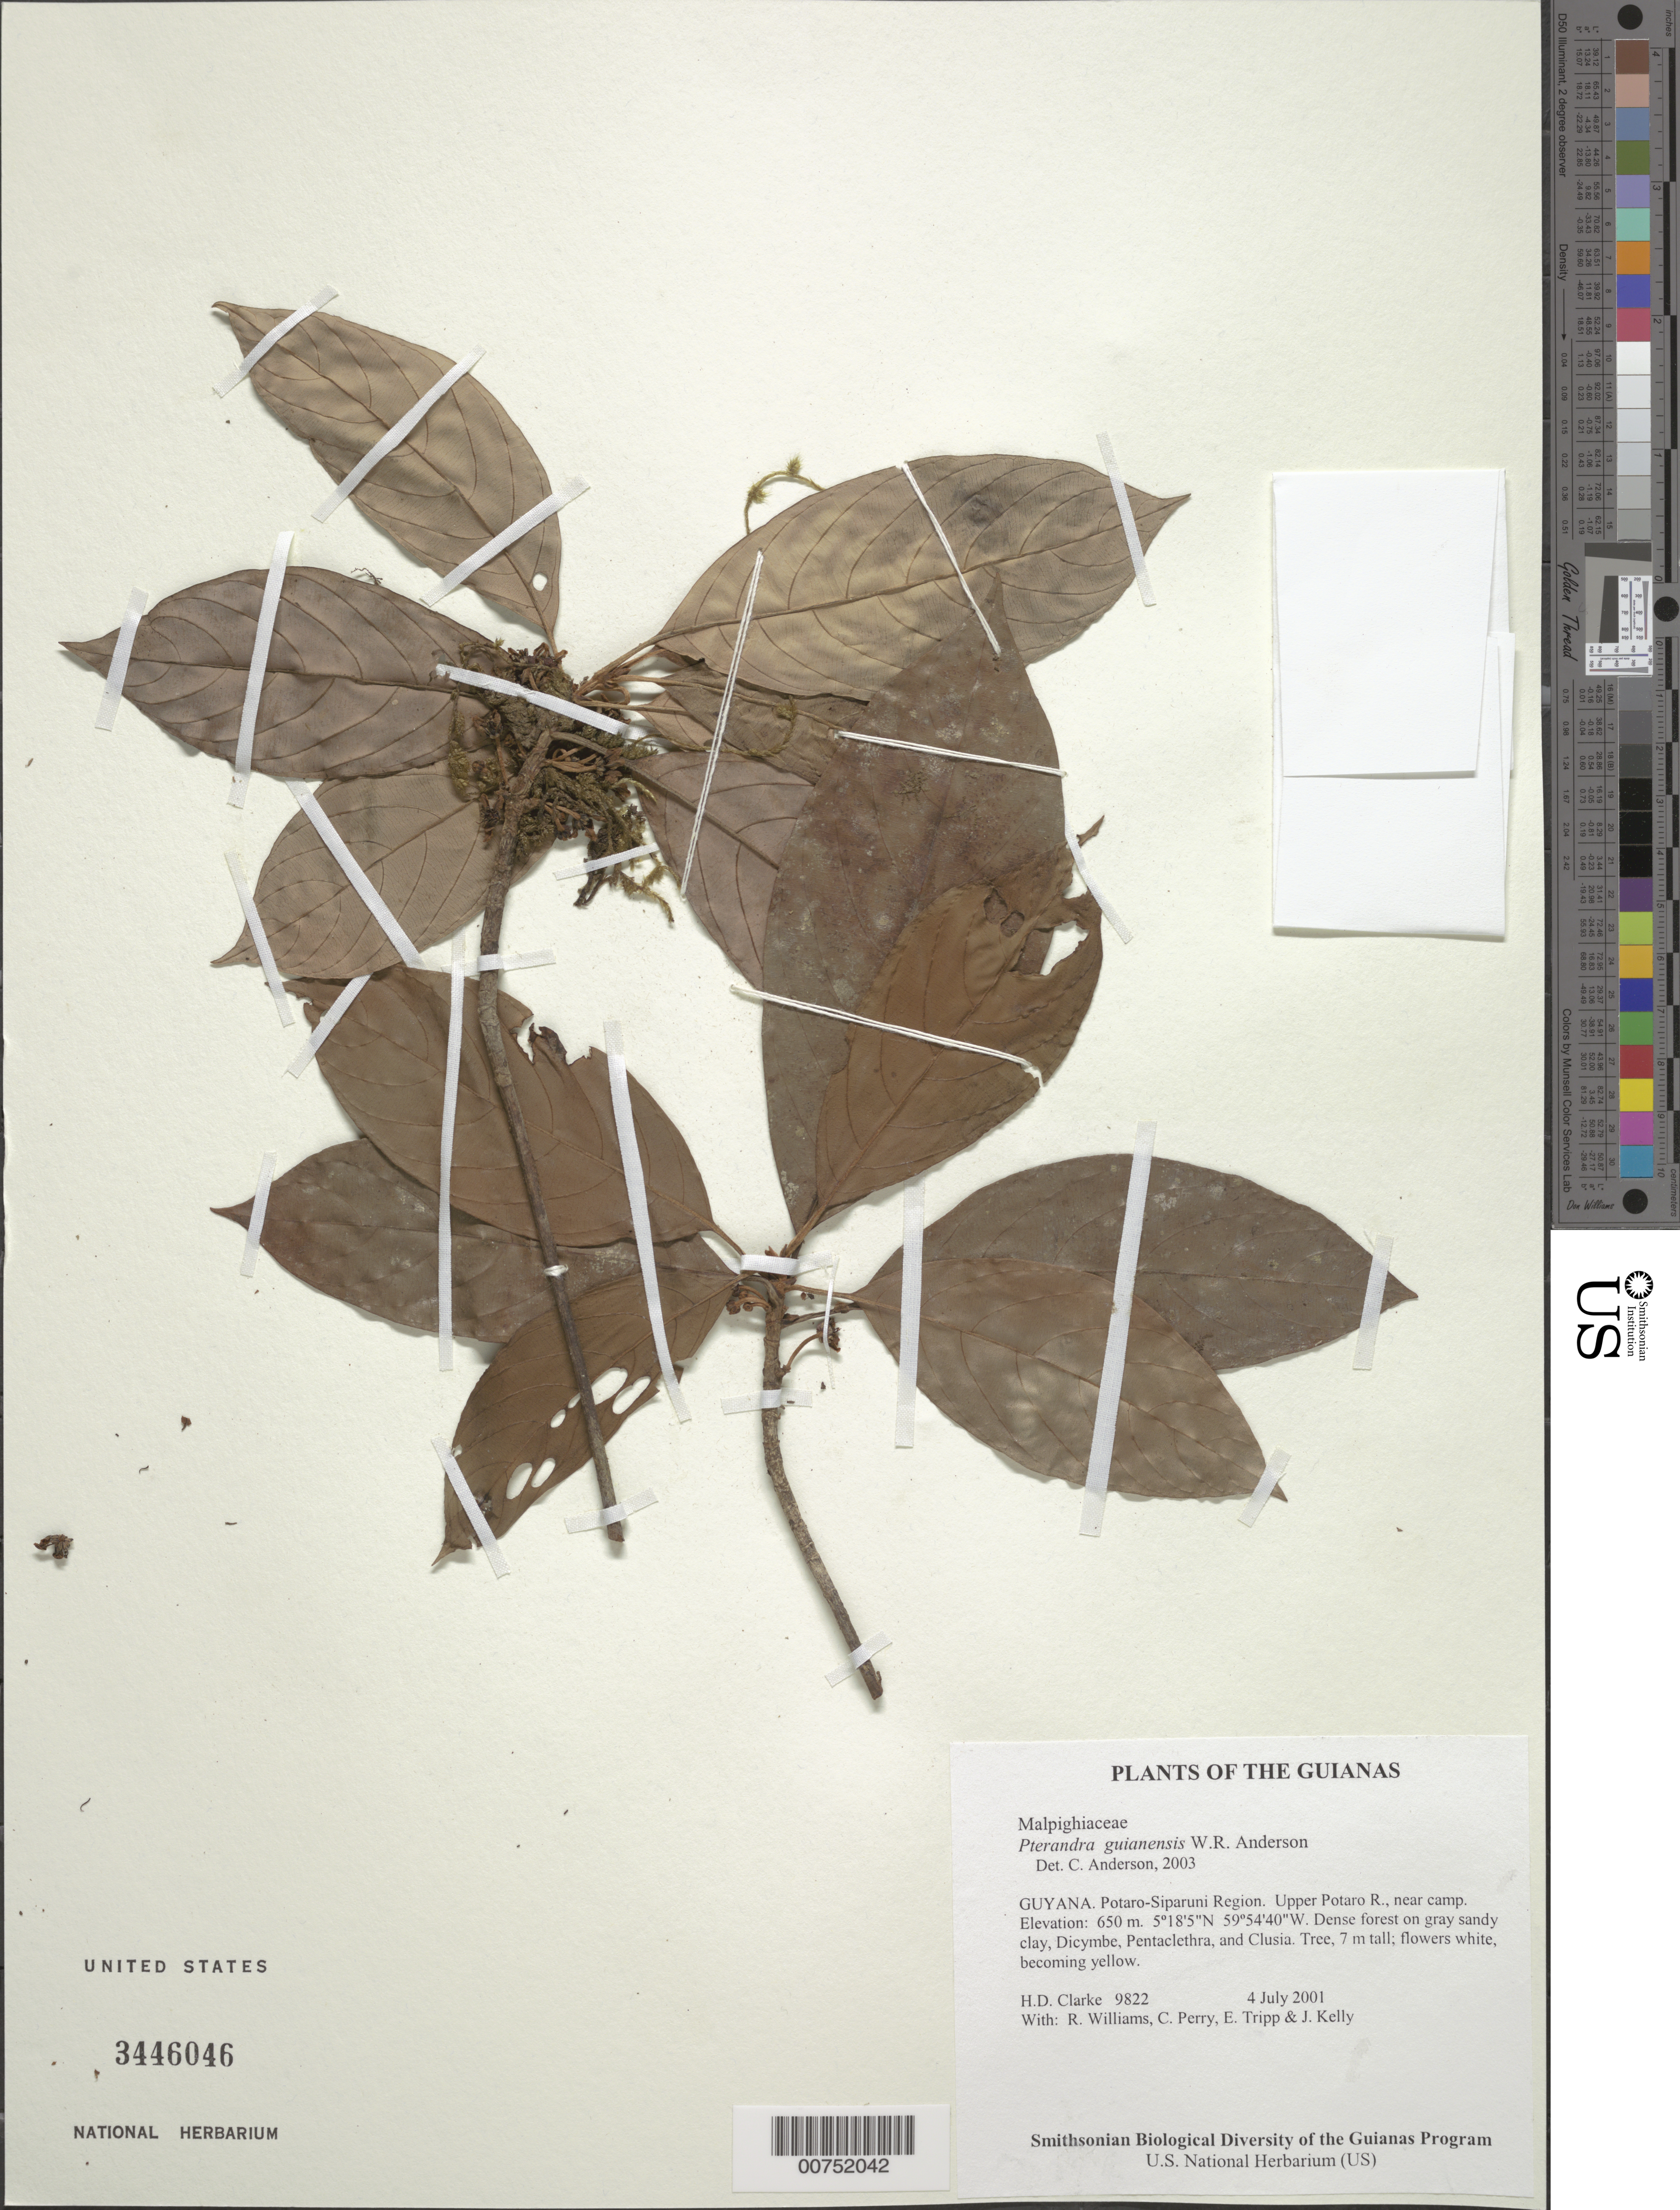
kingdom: Plantae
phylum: Tracheophyta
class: Magnoliopsida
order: Malpighiales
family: Malpighiaceae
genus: Pterandra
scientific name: Pterandra guianensis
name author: W.R. Anderson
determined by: Anderson, C.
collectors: H. D. Clarke, R. Williams, C. Perry, E. Tripp & J. Kelly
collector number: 9822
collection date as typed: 4 July 2001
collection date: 2001-07-04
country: Guyana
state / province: Potaro-Siparuni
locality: Upper Potaro R., near camp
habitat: Dense forest on gray sandy clay, Dicymbe, Pentaclethra, and Clusia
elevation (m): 650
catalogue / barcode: US 3446046